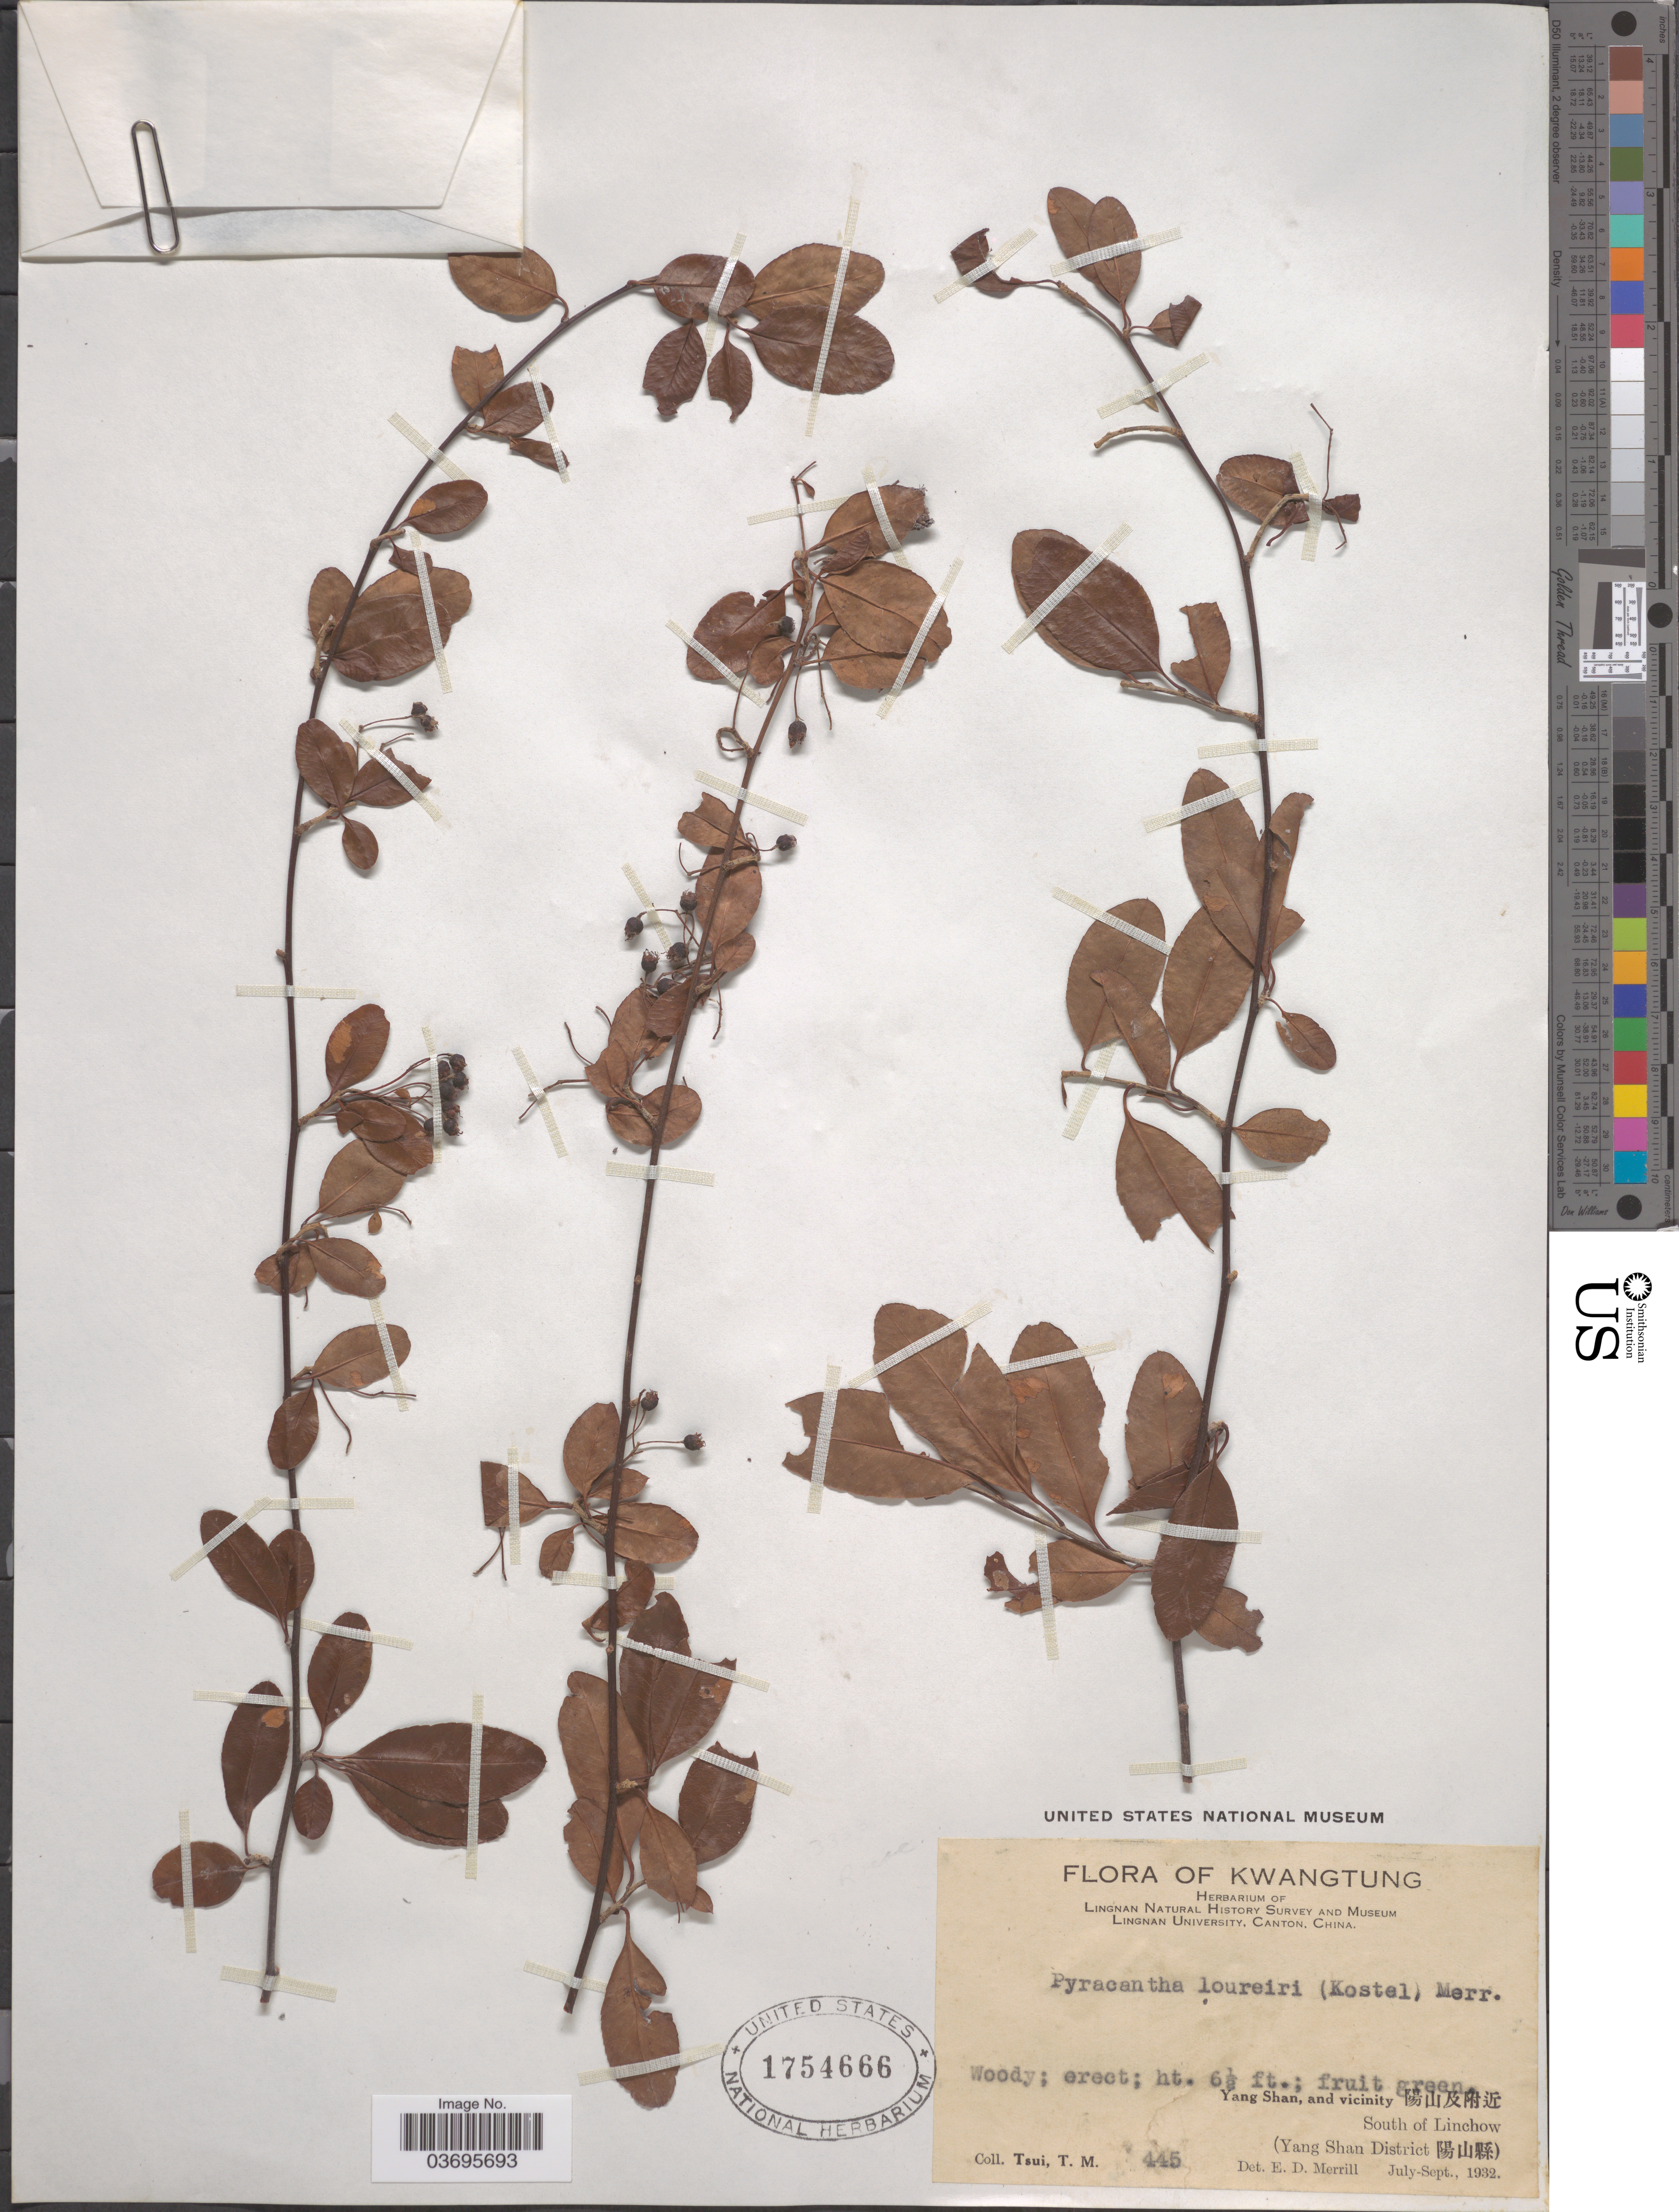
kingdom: Plantae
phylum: Tracheophyta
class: Magnoliopsida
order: Rosales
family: Rosaceae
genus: Pyracantha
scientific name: Pyracantha atalantioides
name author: (Hance) Stapf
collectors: T. Tsui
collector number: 445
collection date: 1932-07/1932-09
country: China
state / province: Guangdong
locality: Kwangtung. Yang Shan, and vicinity X. South of Linchow. (Yang Shan District X).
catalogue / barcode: US 1754666